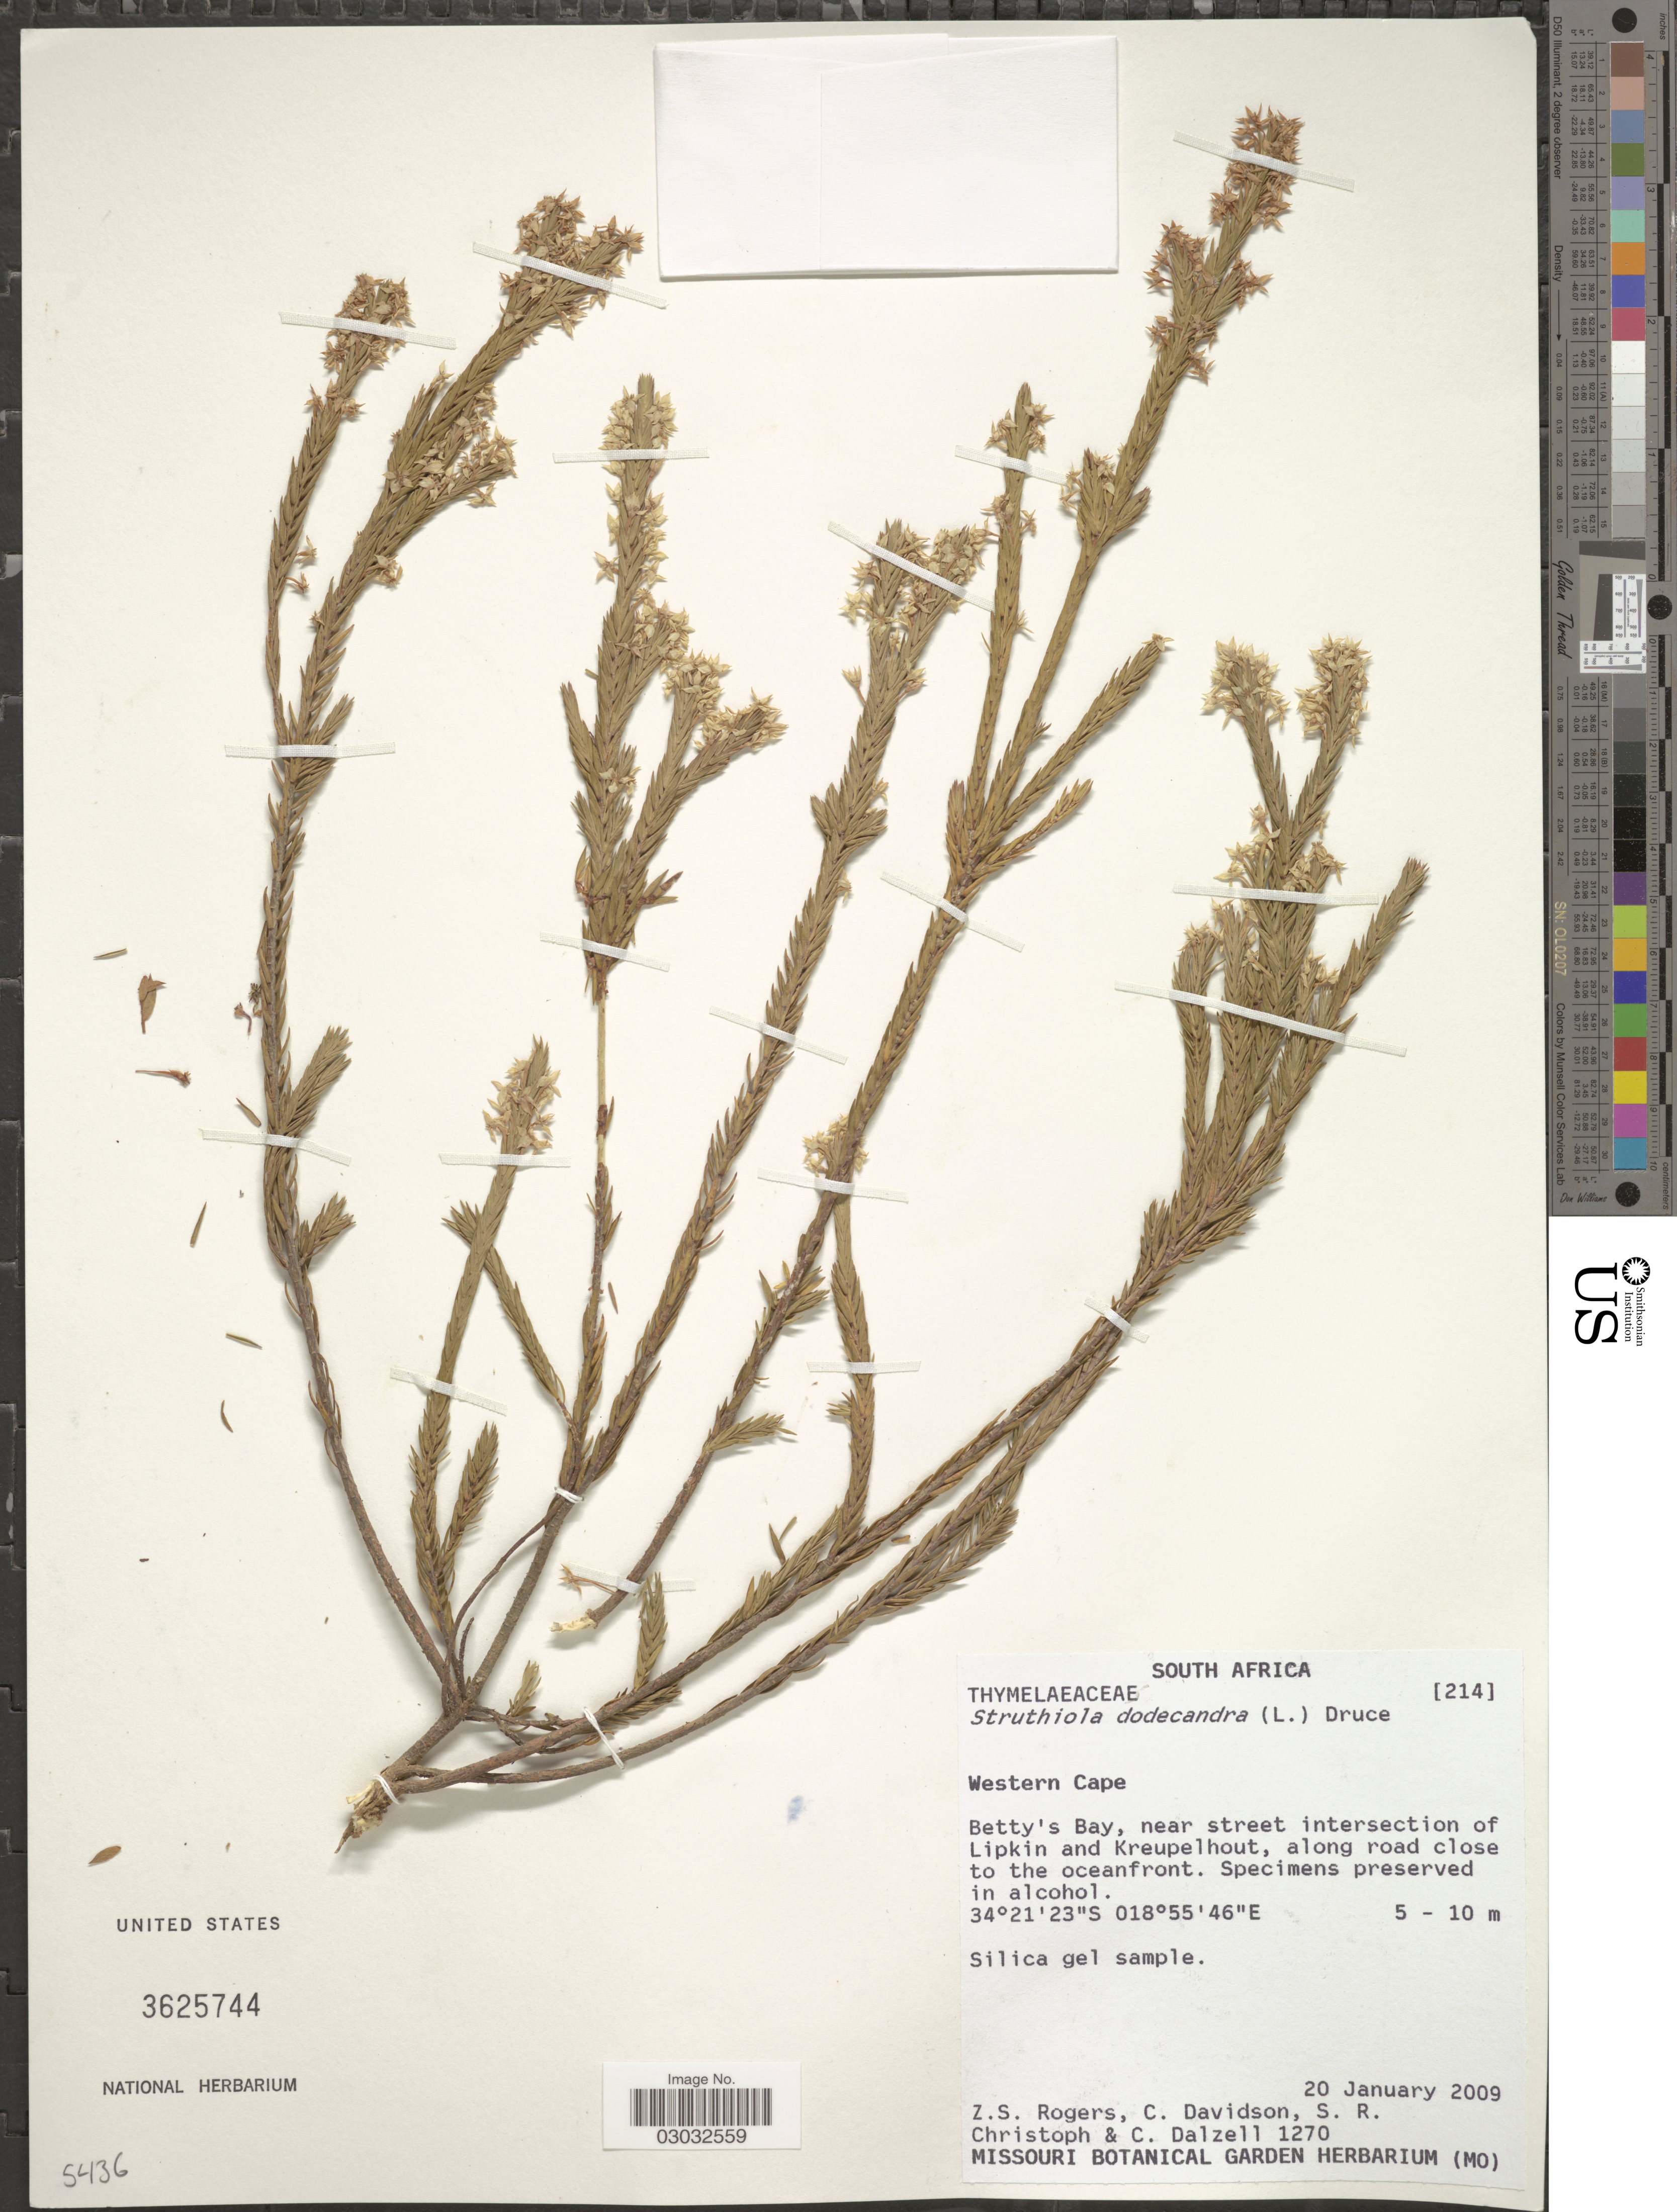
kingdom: Plantae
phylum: Tracheophyta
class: Magnoliopsida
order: Malvales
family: Thymelaeaceae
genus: Struthiola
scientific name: Struthiola dodecandra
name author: (L.) Druce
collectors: Z. S. Rogers, C. Davidson, S. Christoph & C. Dalzell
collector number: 1270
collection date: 2009-01-20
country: South Africa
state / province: Western Cape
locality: Betty's Bay, near street intersection of Lipkin and Kreupelhout, along road close to the oceanfront.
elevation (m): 5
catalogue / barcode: US 3625744